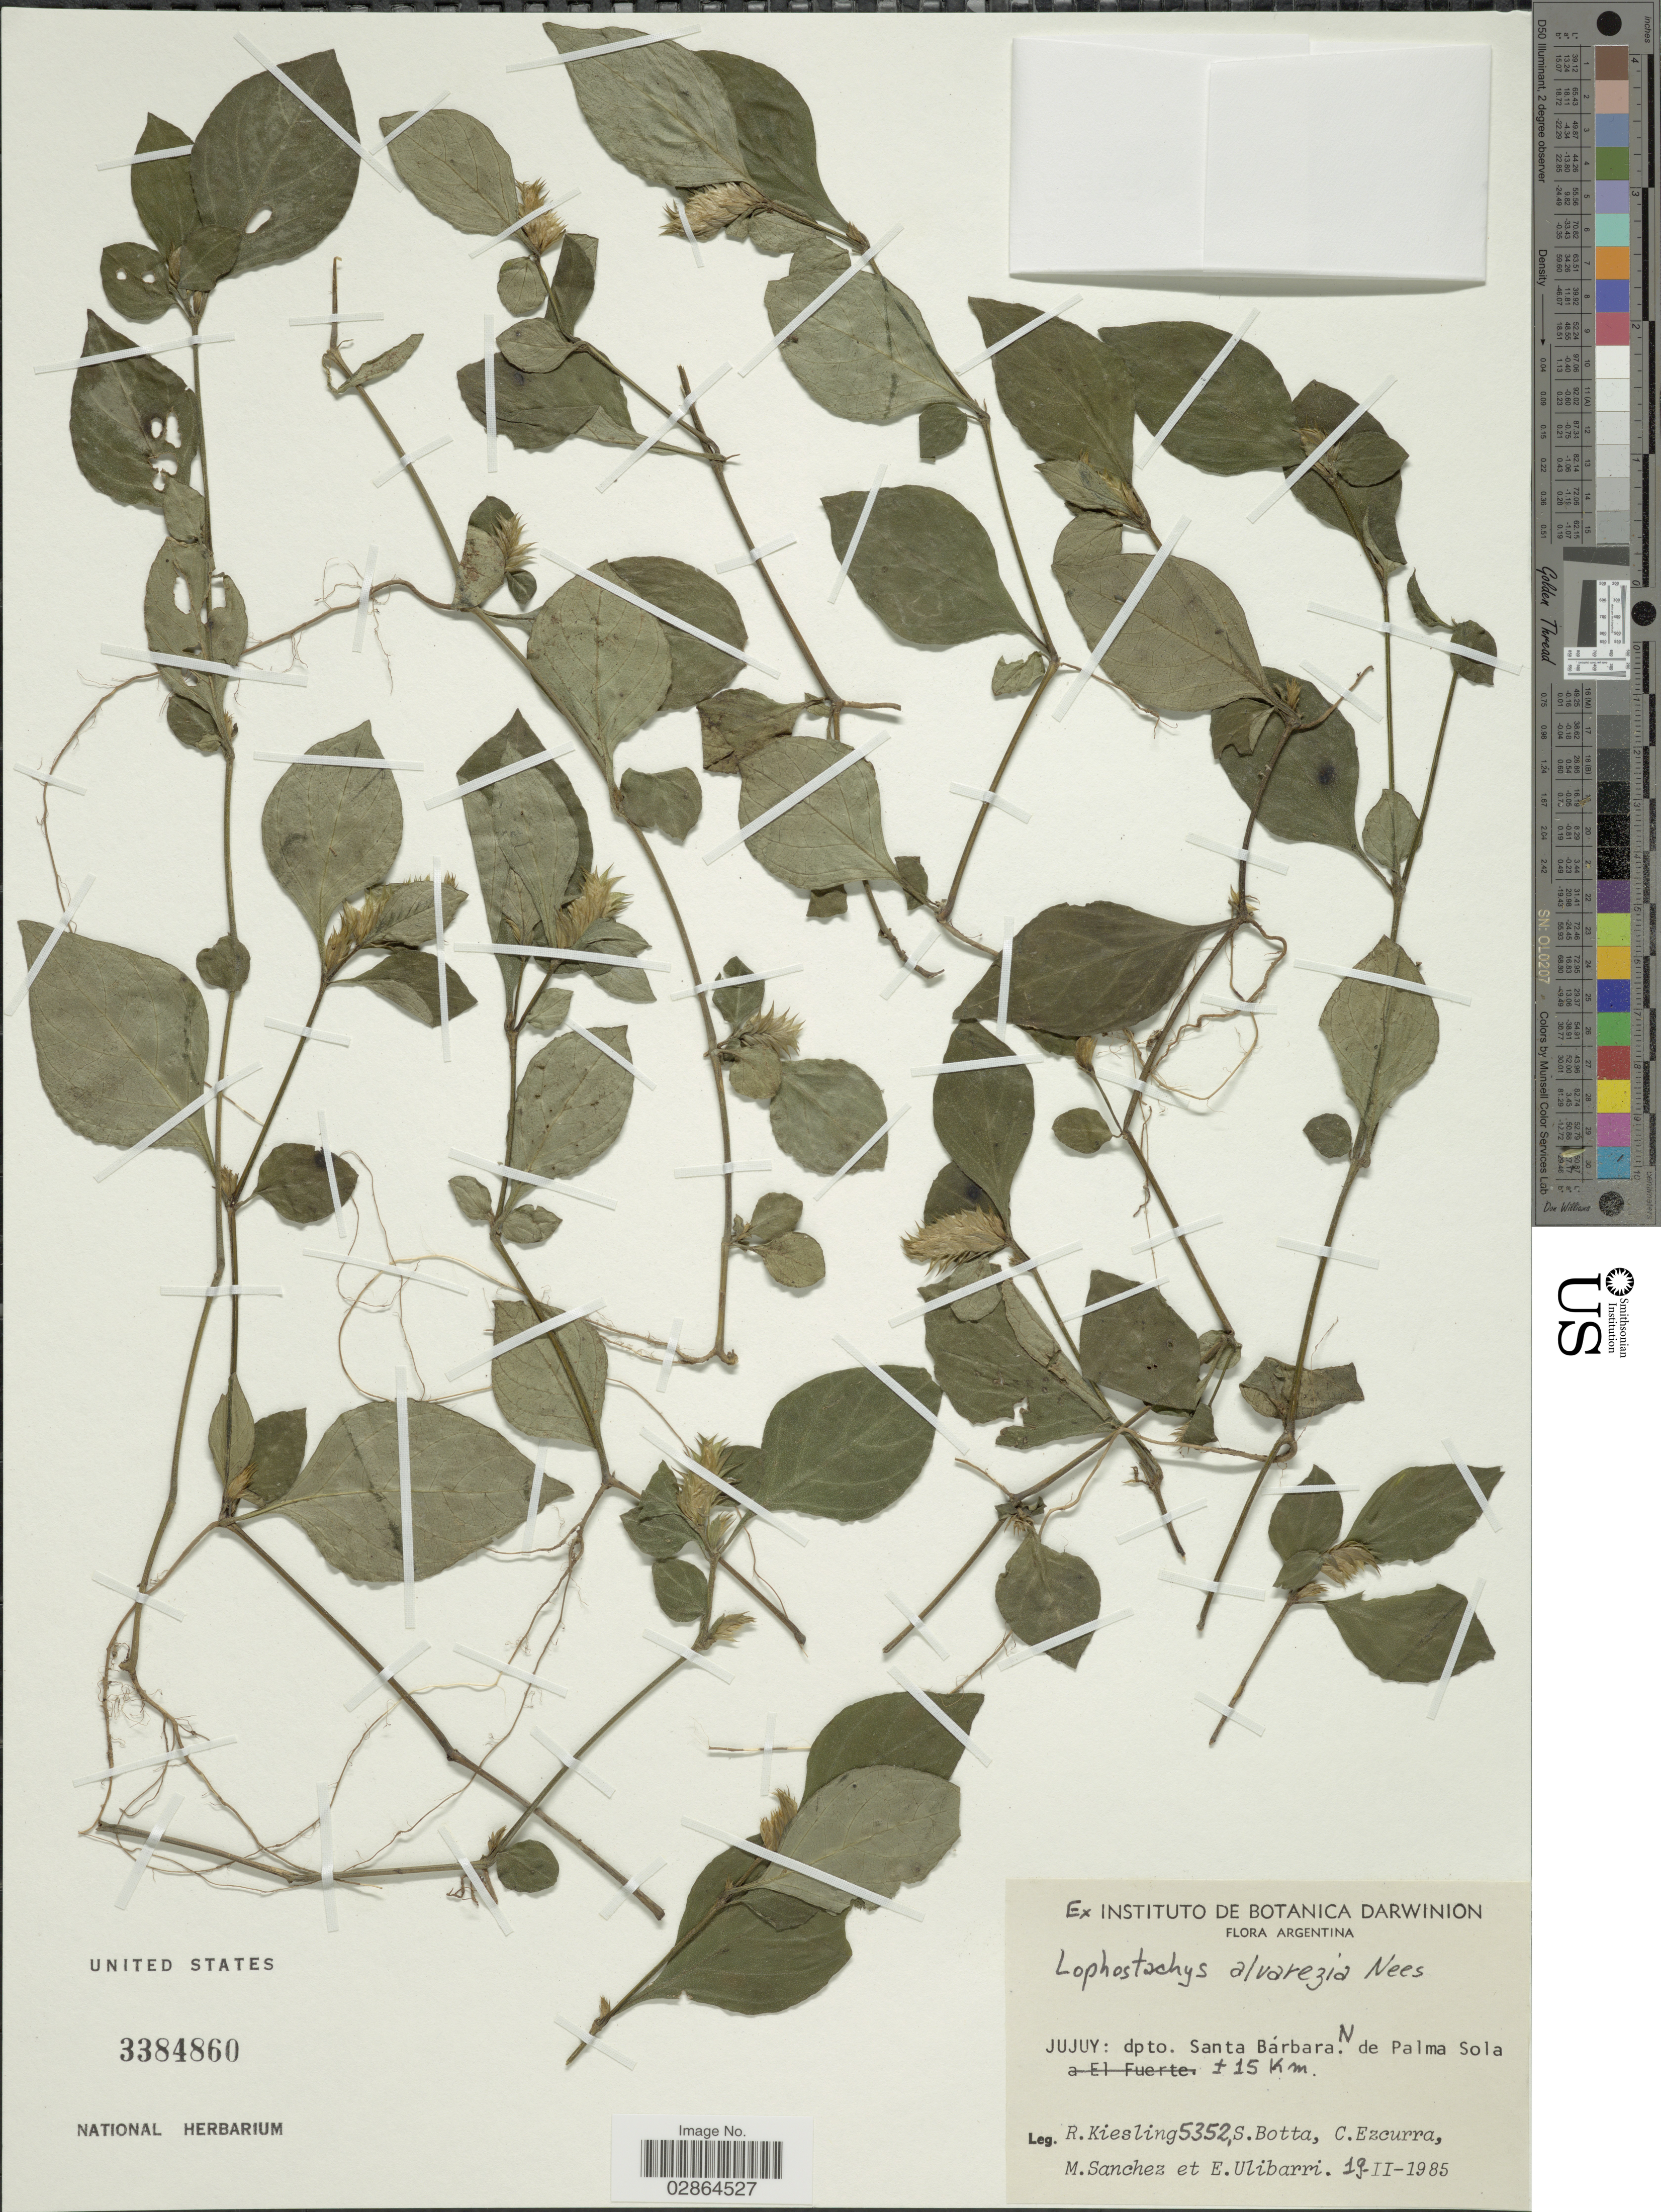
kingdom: Plantae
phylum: Tracheophyta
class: Magnoliopsida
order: Lamiales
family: Acanthaceae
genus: Lophostachys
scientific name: Lophostachys alvarezia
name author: Nees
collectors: R. Kiesling, S. Botta, C. Ezcurra, M. Sanchez & E. Ulibarri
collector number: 5352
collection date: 1985-02-19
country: Argentina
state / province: Jujuy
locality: Dpto. Santa Bárbara N. de Palma Sola ± 15 km.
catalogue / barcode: US 3384860